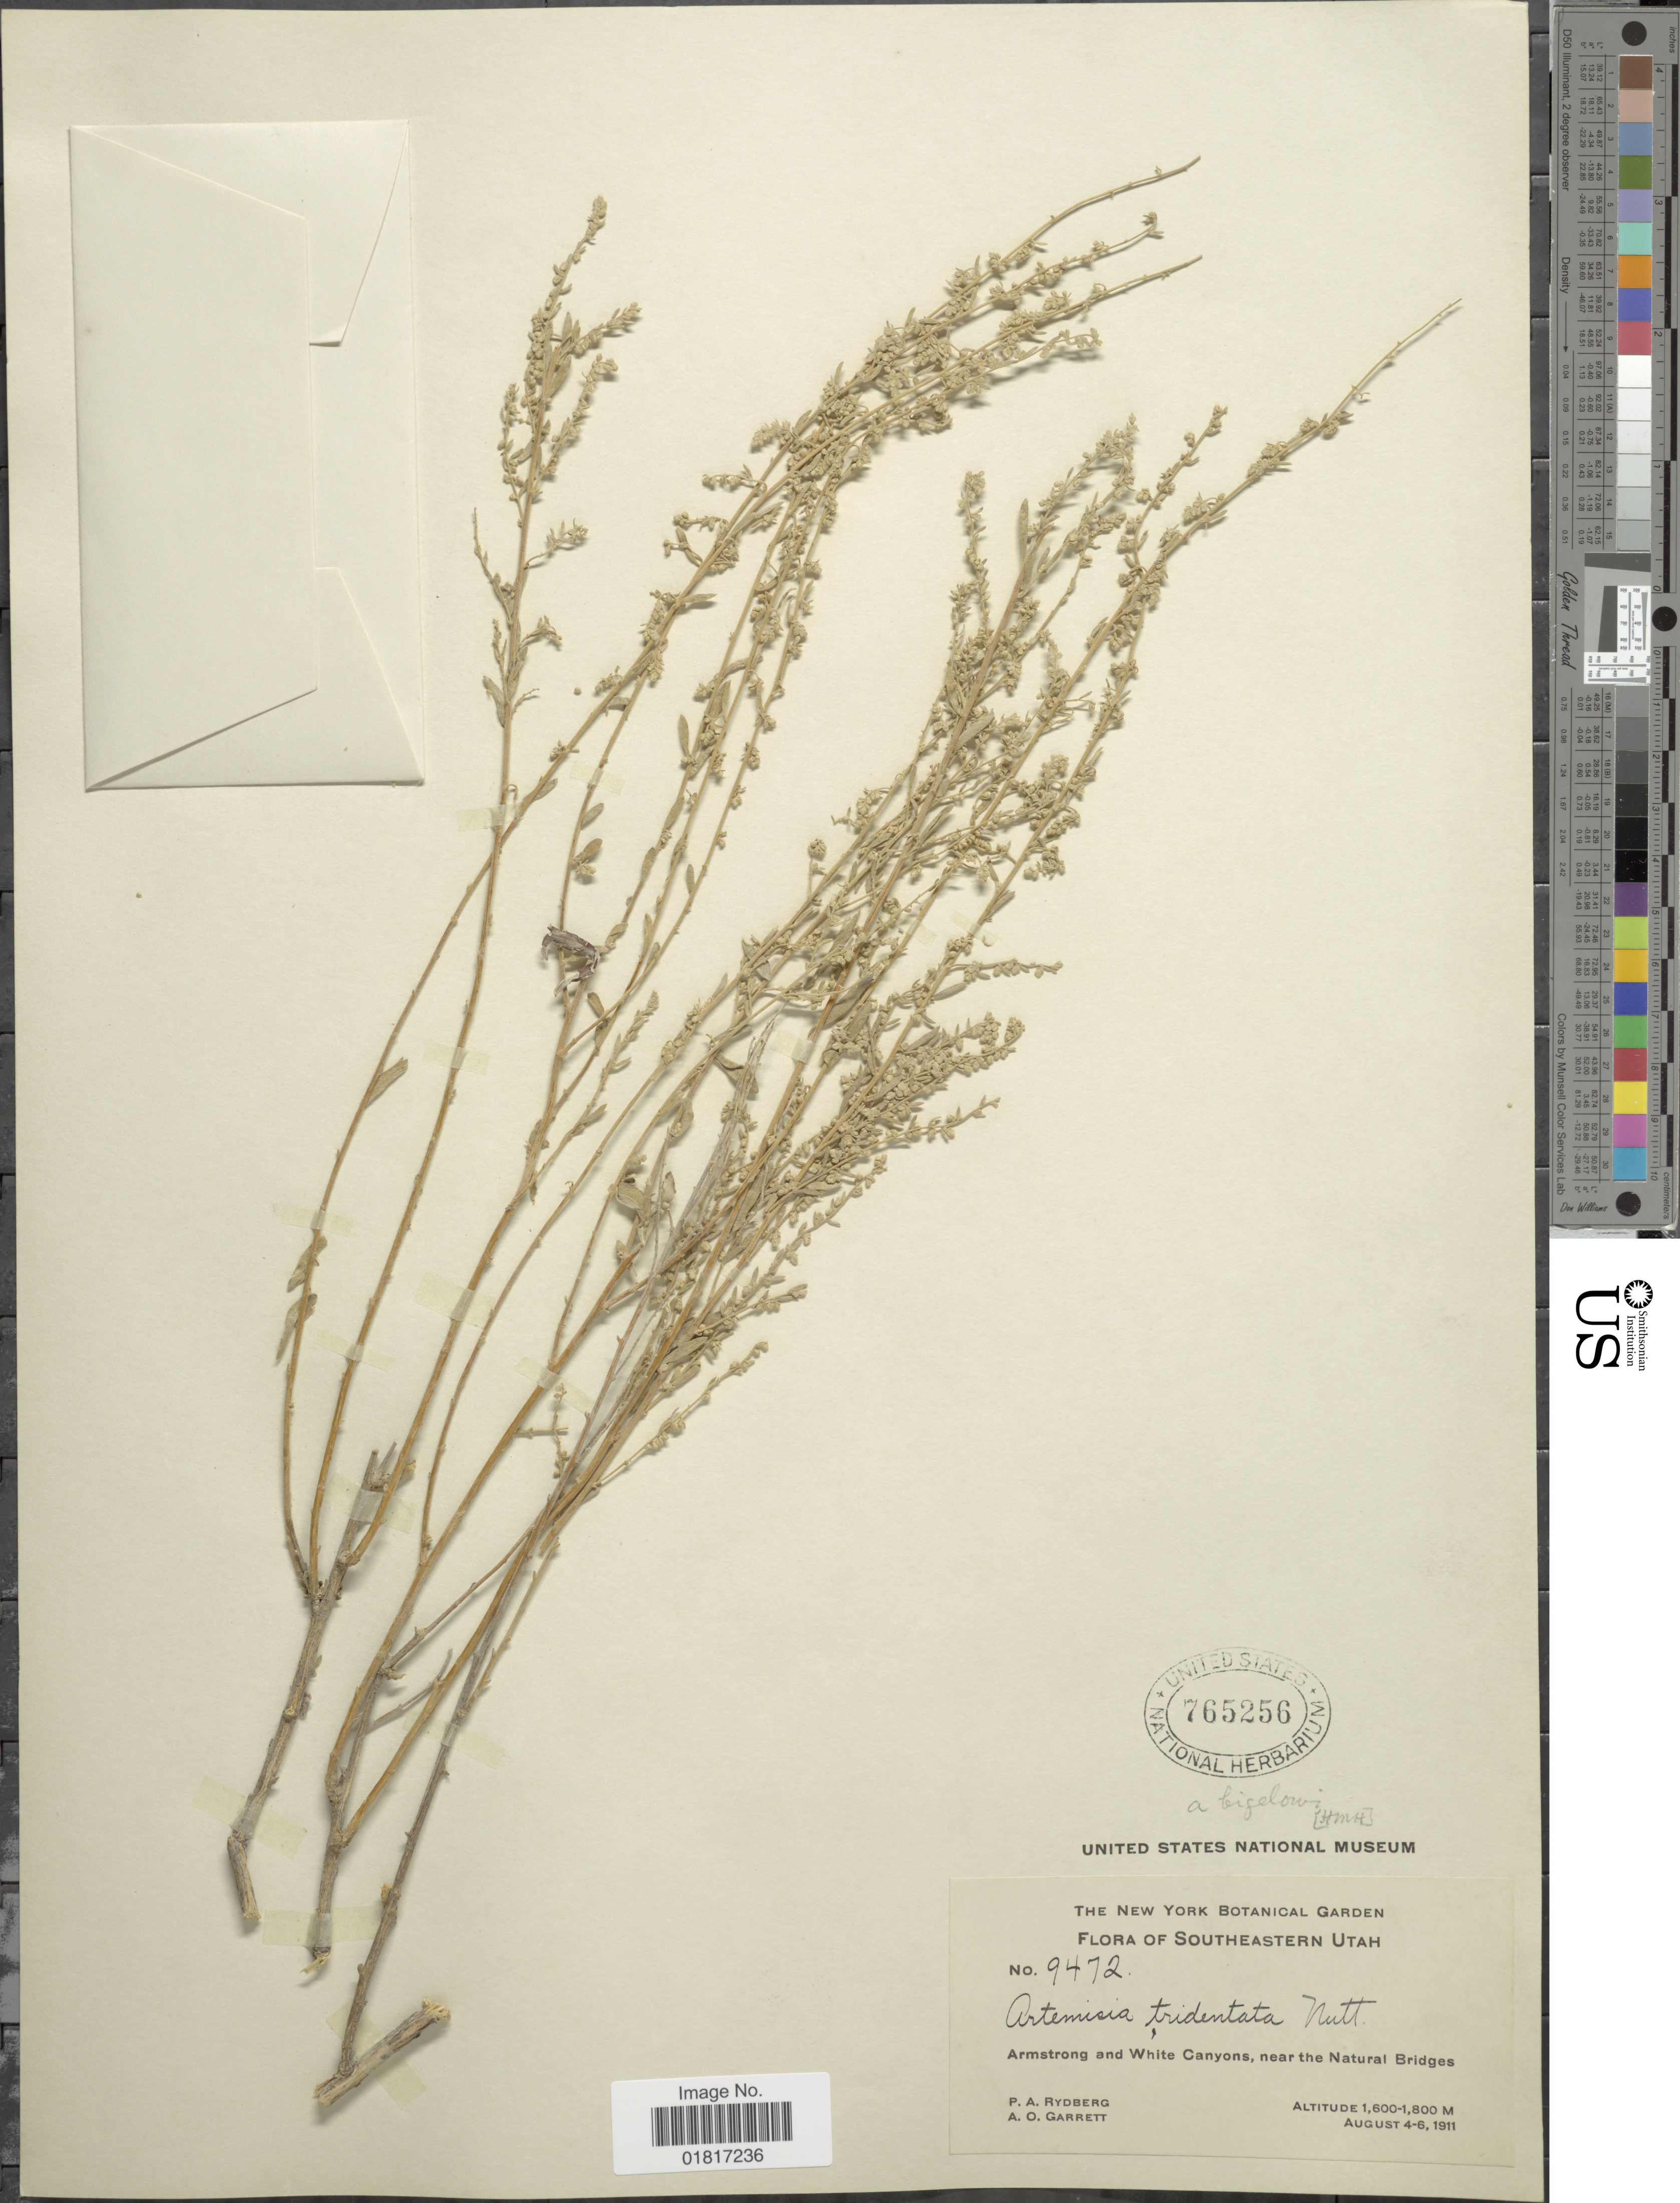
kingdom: Plantae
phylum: Tracheophyta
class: Magnoliopsida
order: Asterales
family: Asteraceae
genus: Artemisia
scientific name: Artemisia tridentata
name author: Nutt.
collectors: P. A. Rydberg & A. O. Garrett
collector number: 9472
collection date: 1911-08-04/1911-08-06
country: United States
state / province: Utah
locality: Southern Utah, Armstrong and White Canyons, near the Natural Bridges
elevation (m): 1600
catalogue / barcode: US 765256